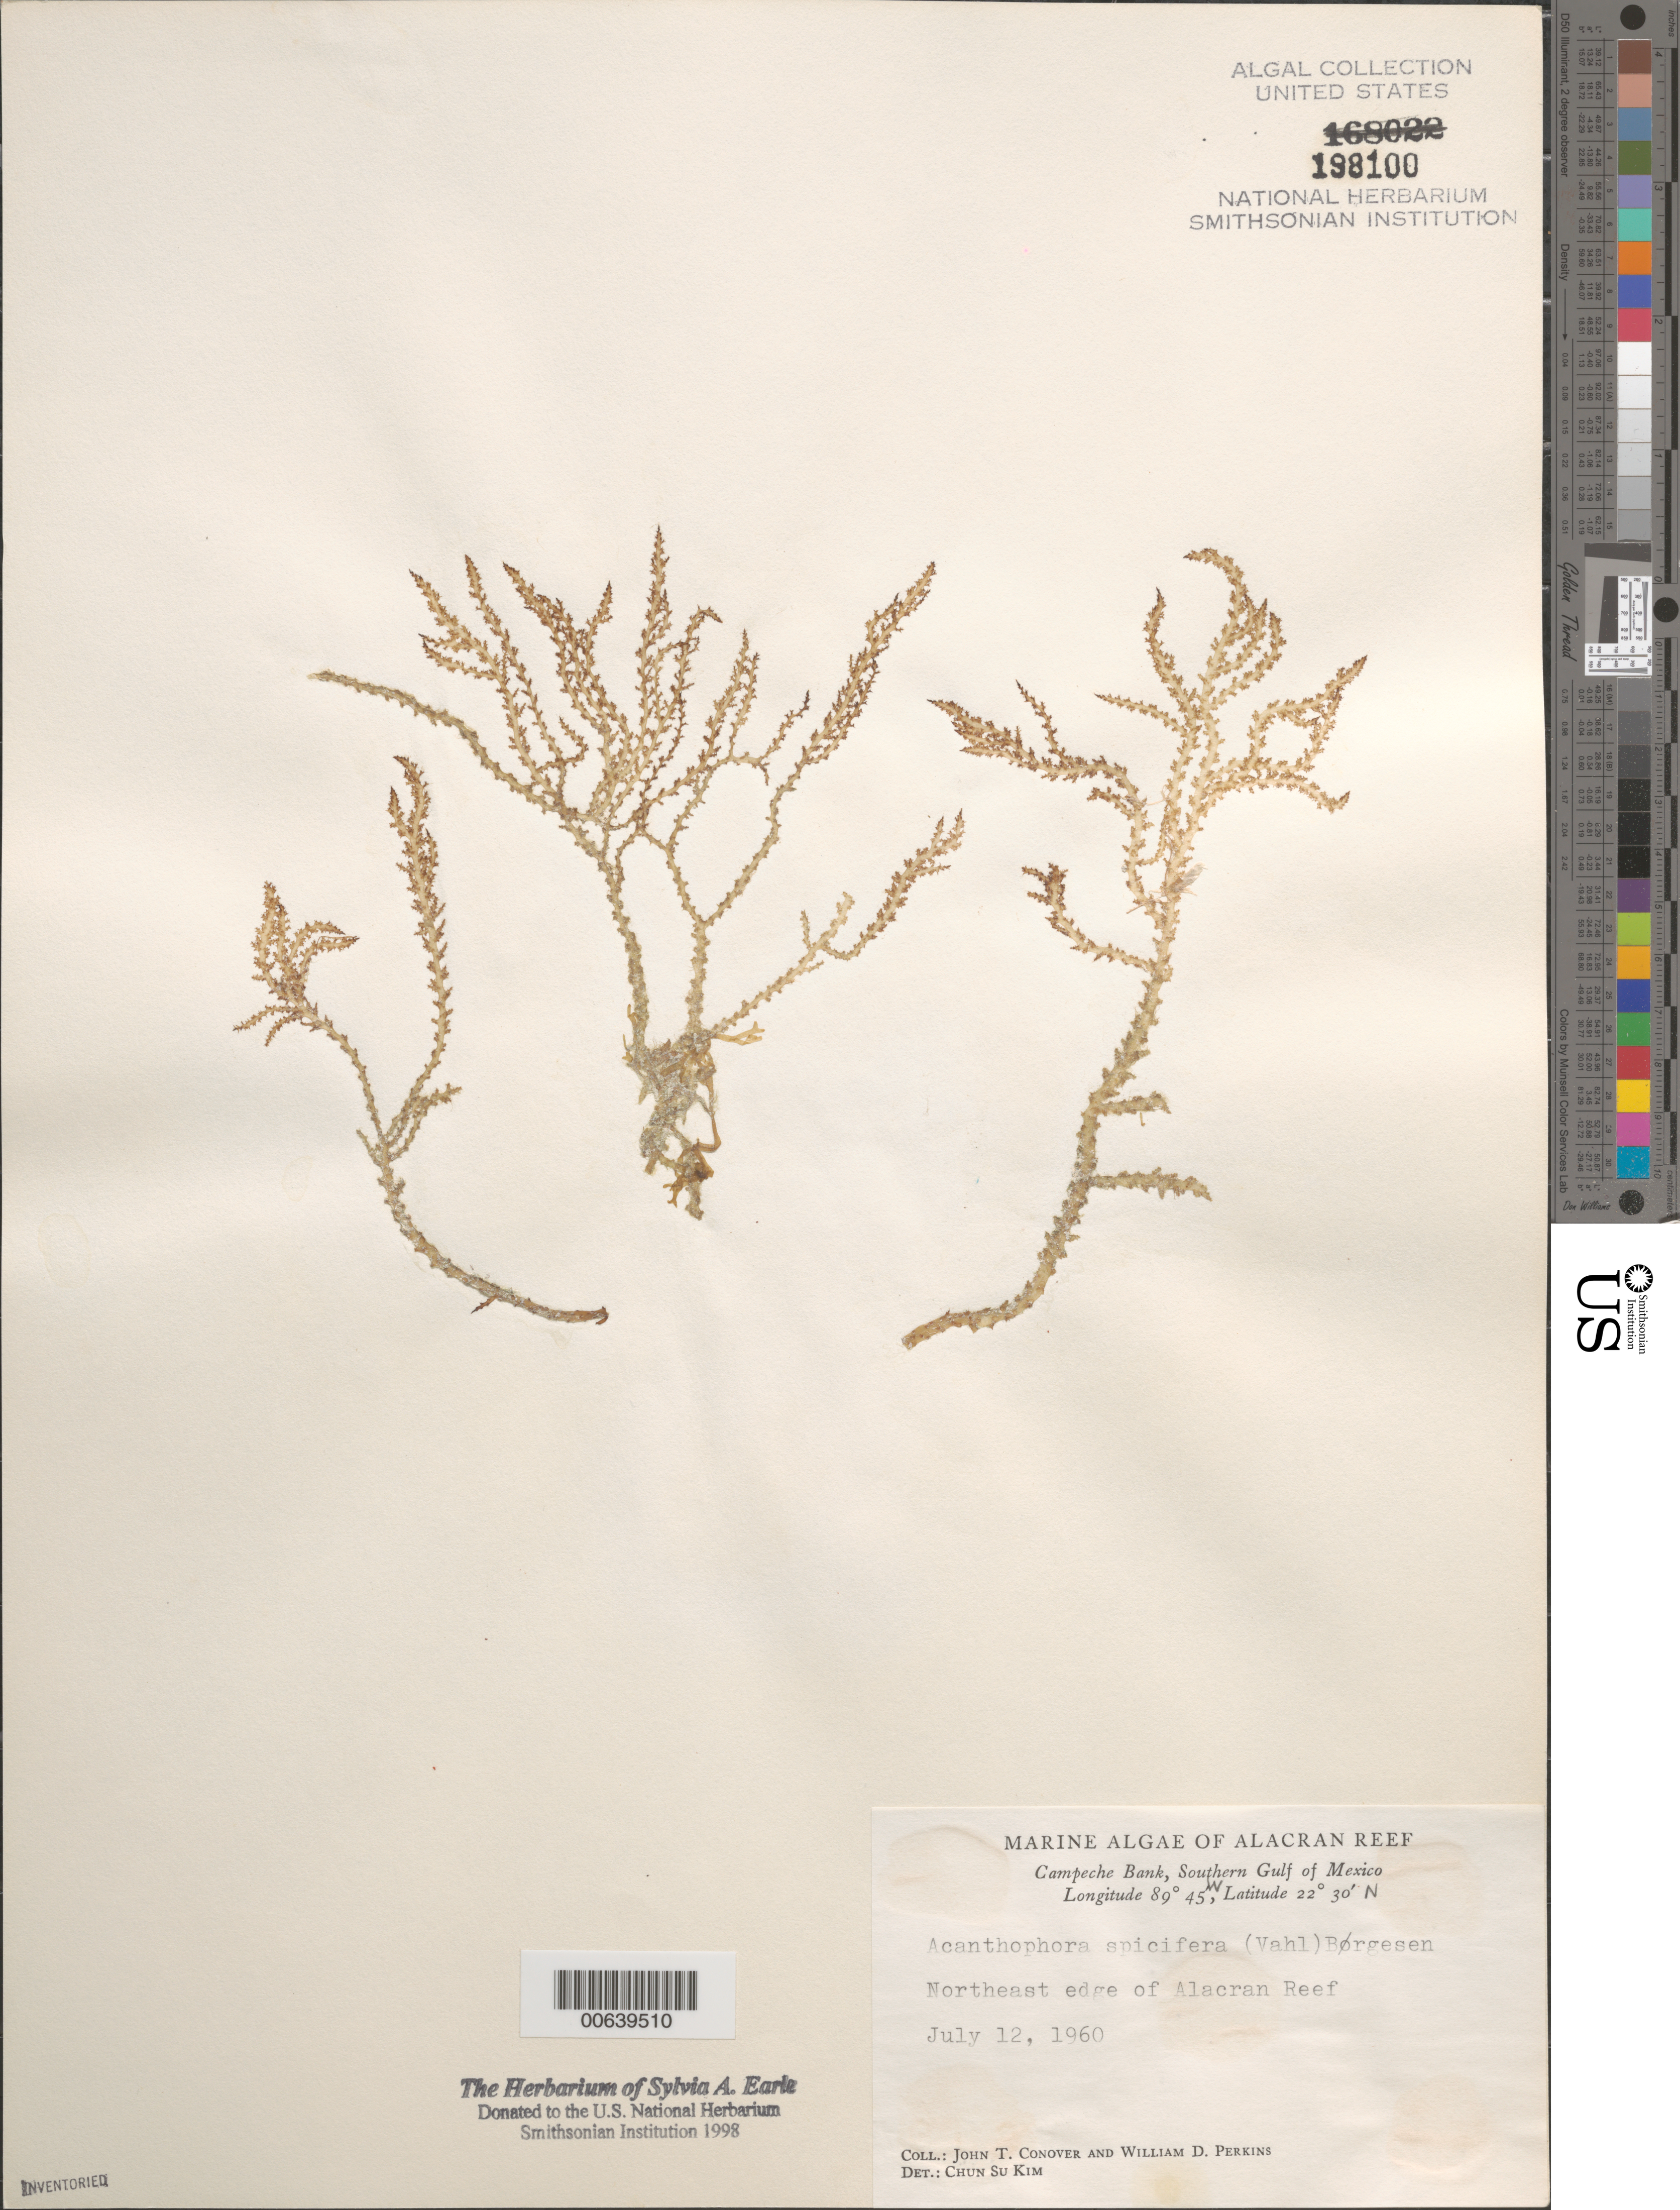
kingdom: Plantae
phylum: Rhodophyta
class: Florideophyceae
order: Ceramiales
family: Rhodomelaceae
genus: Acanthophora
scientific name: Acanthophora spicifera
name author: (Vahl) Børgesen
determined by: Kim, Chun Su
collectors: J. T. Conover & W. D. Perkins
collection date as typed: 12 Jul 1960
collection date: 1960-07-12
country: Mexico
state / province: Yucatán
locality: Alacran Reef, Campeche Bank, southern Gulf of Mexico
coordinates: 22 30' N, 89 45' W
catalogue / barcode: US 198100